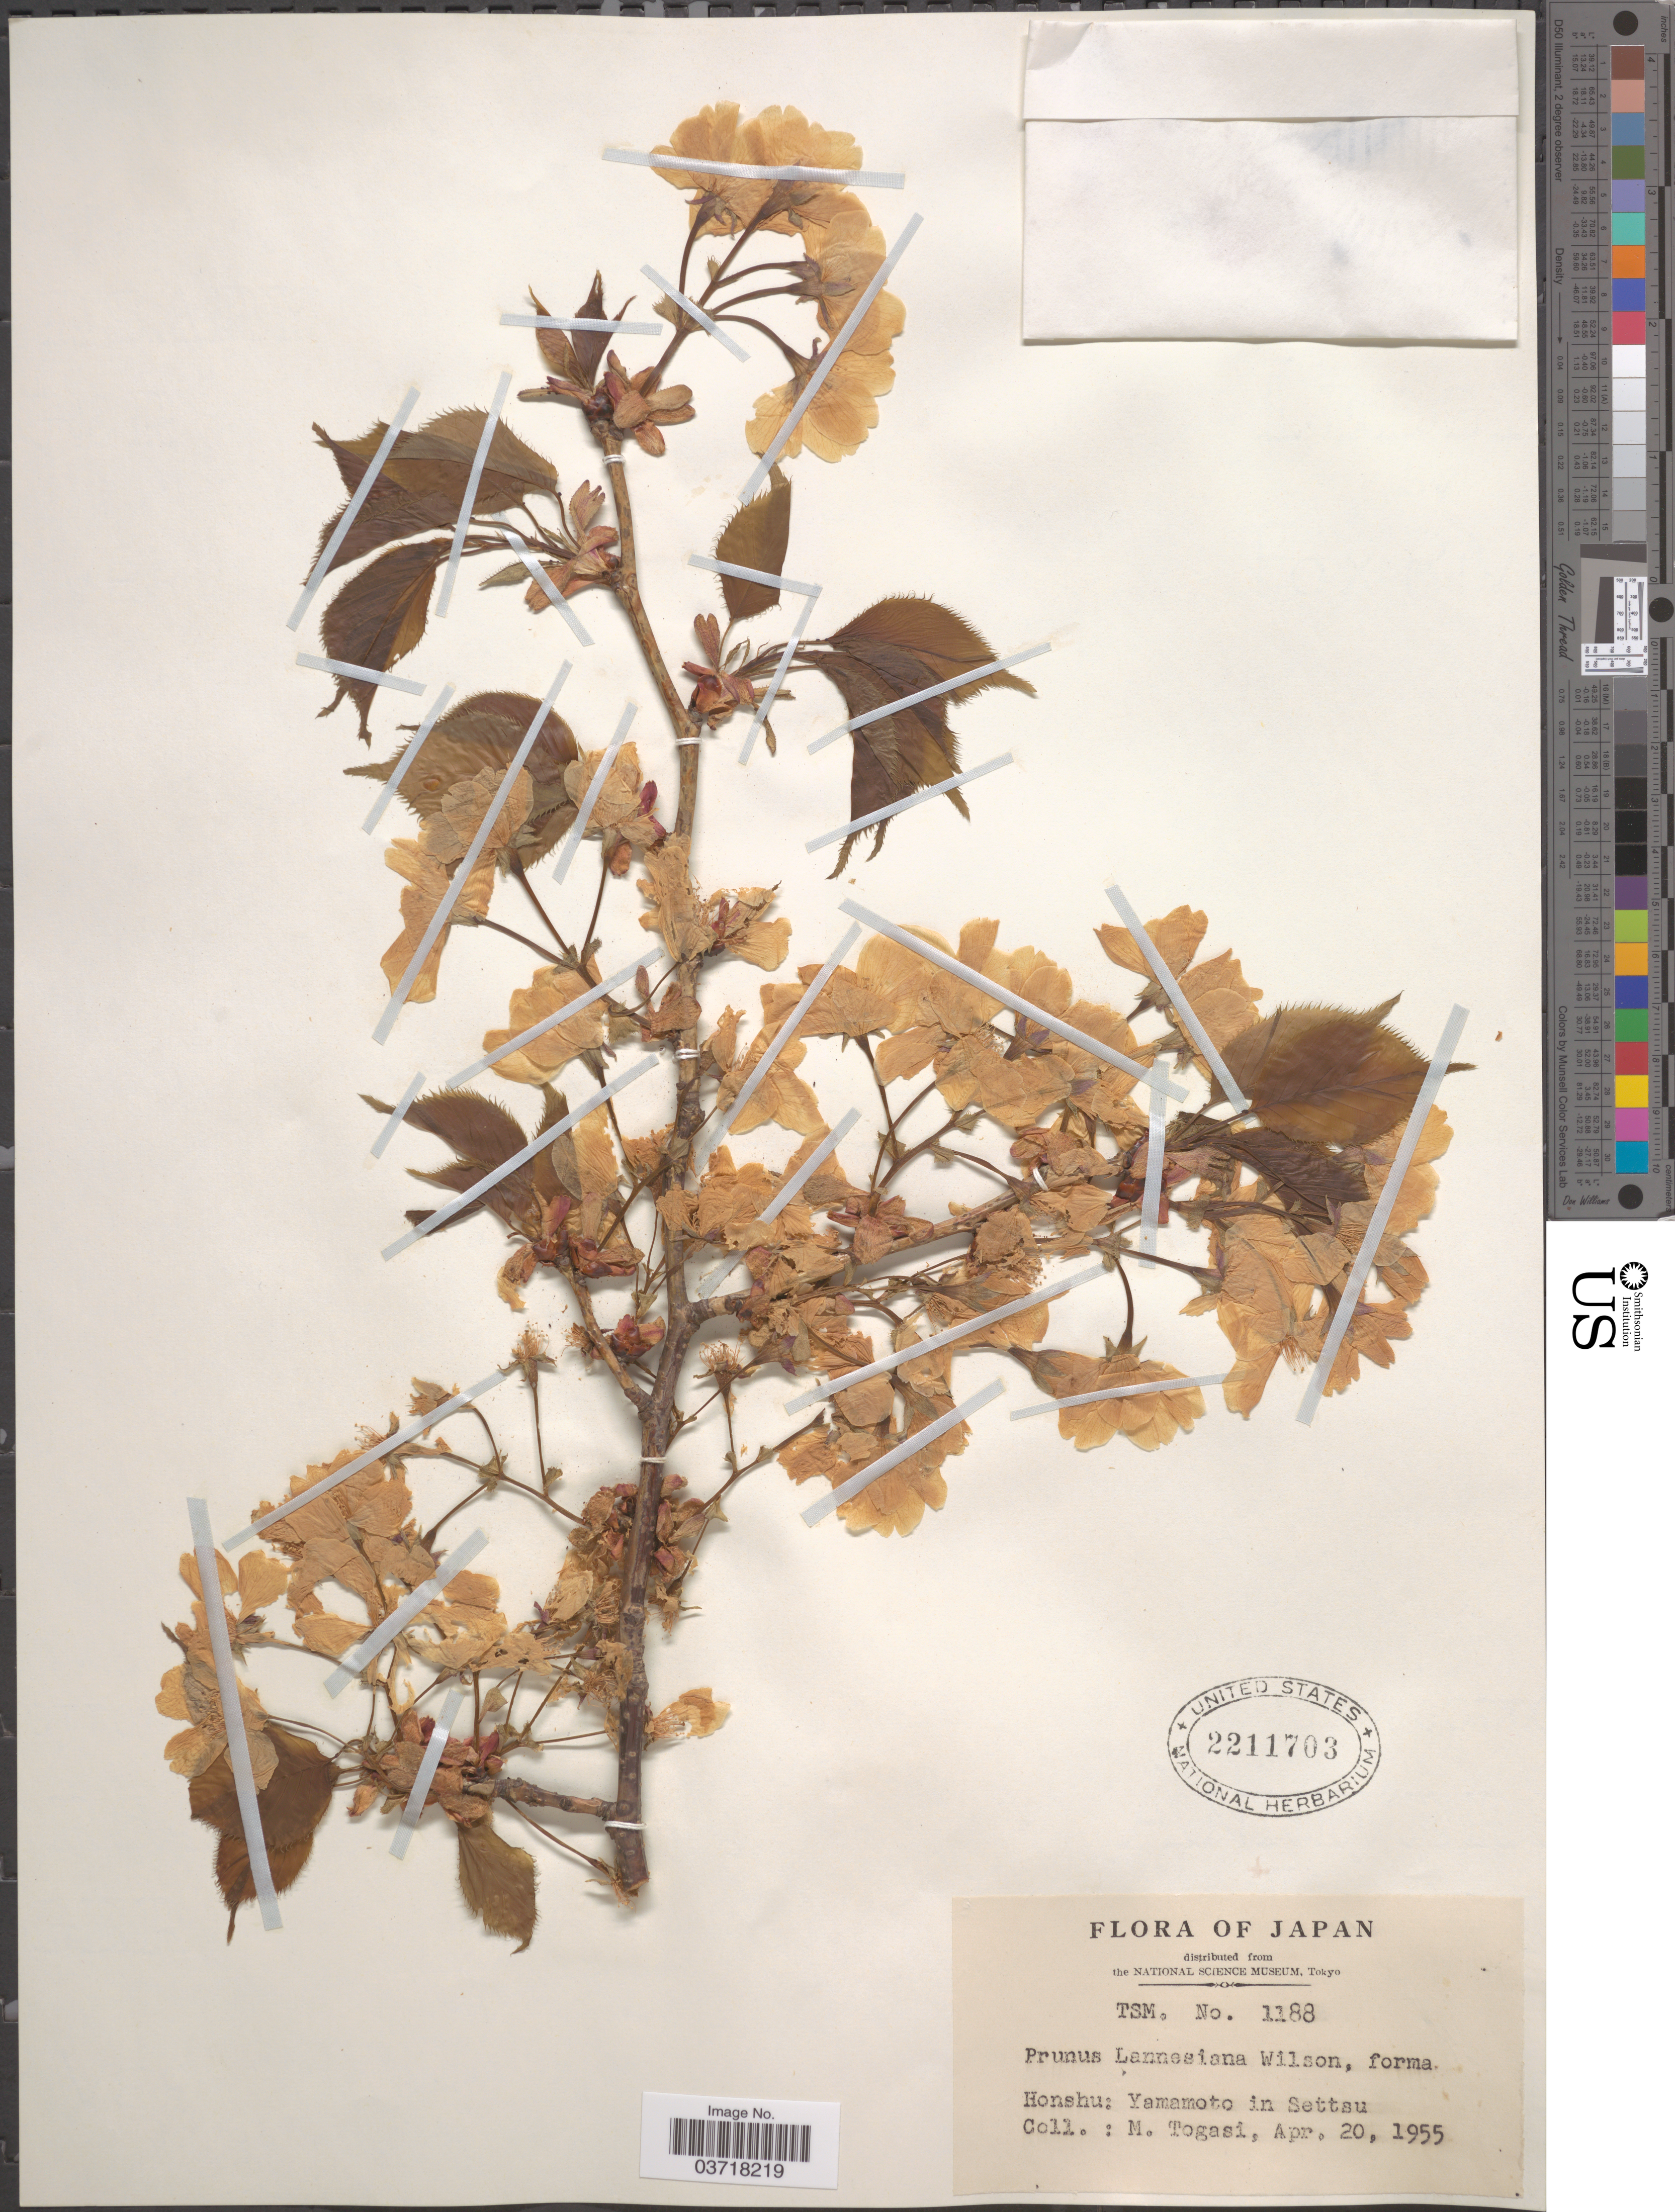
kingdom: Plantae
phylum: Tracheophyta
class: Magnoliopsida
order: Rosales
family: Rosaceae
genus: Prunus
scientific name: Prunus serrulata var. lannesiana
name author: (Carrière) Makino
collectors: M. Togasi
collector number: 1188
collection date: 1955-04-20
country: Japan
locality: Honshu: Yamamoto in Settsu.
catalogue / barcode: US 2211703